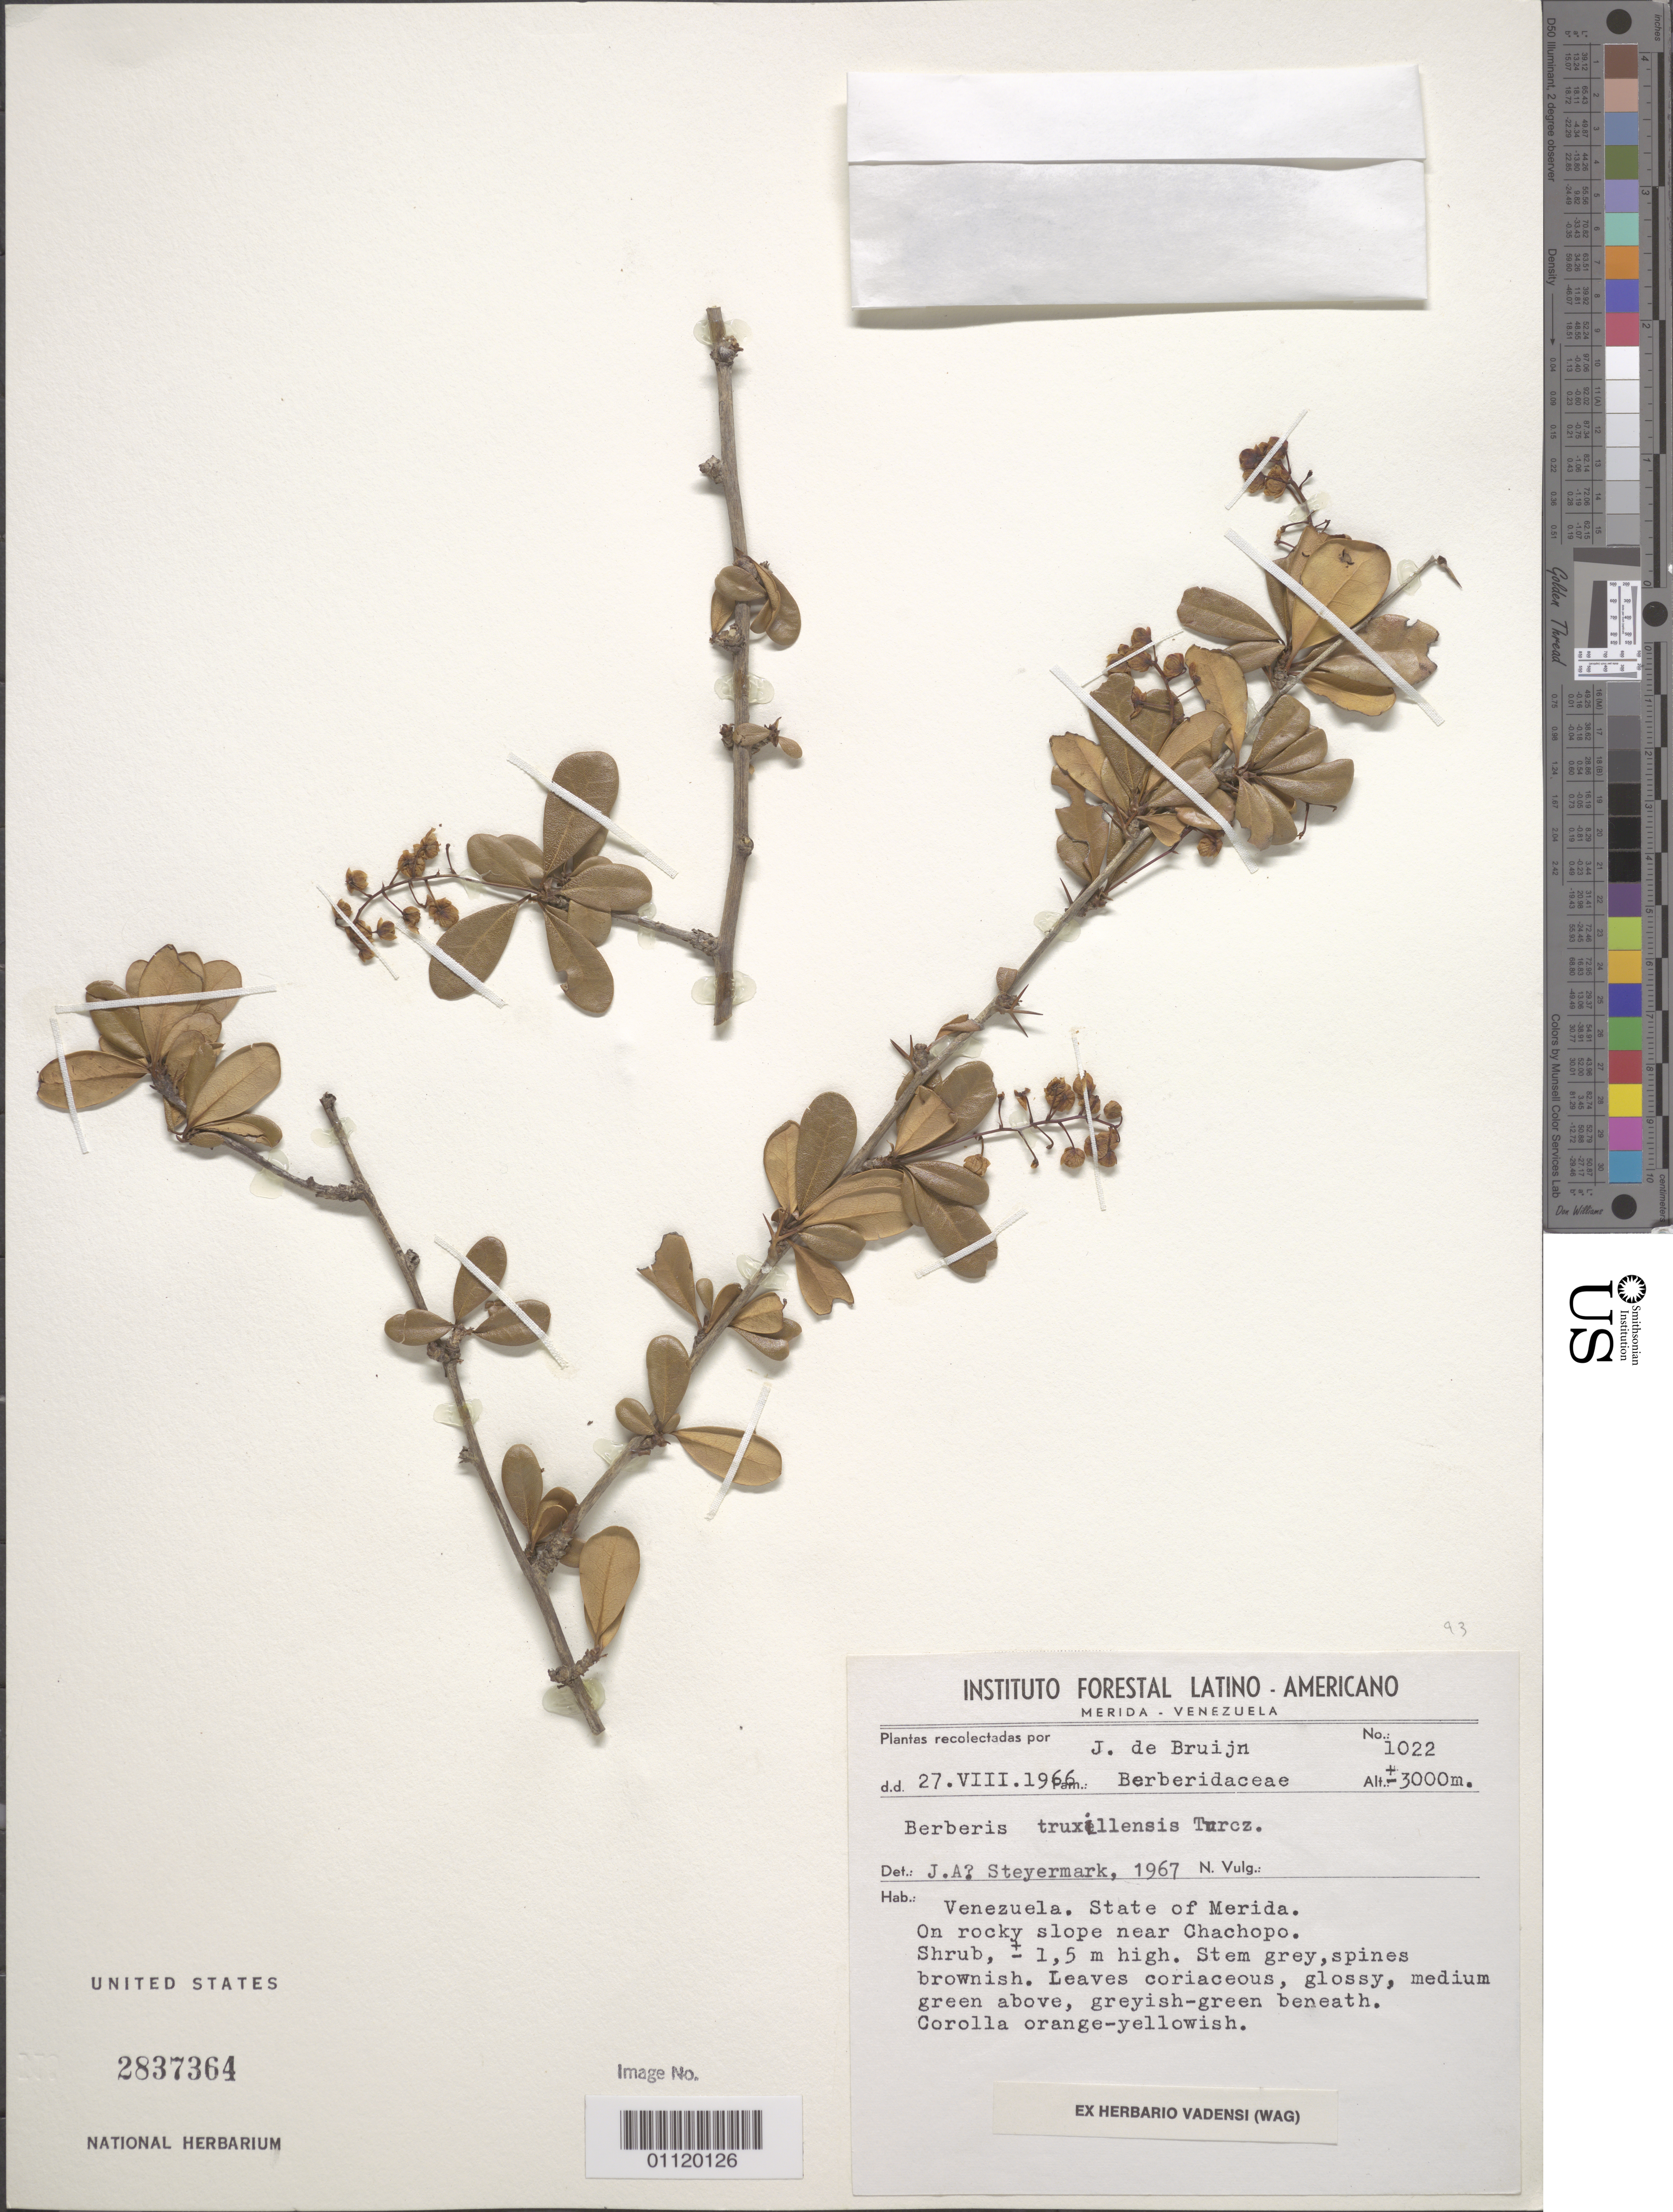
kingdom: Plantae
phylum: Tracheophyta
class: Magnoliopsida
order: Ranunculales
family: Berberidaceae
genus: Berberis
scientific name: Berberis truxillensis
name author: Turcz.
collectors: J. Bruijn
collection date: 1966-08-27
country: Venezuela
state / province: Mérida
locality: On rocky slope near Chachopo.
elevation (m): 3000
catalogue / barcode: US 2837364